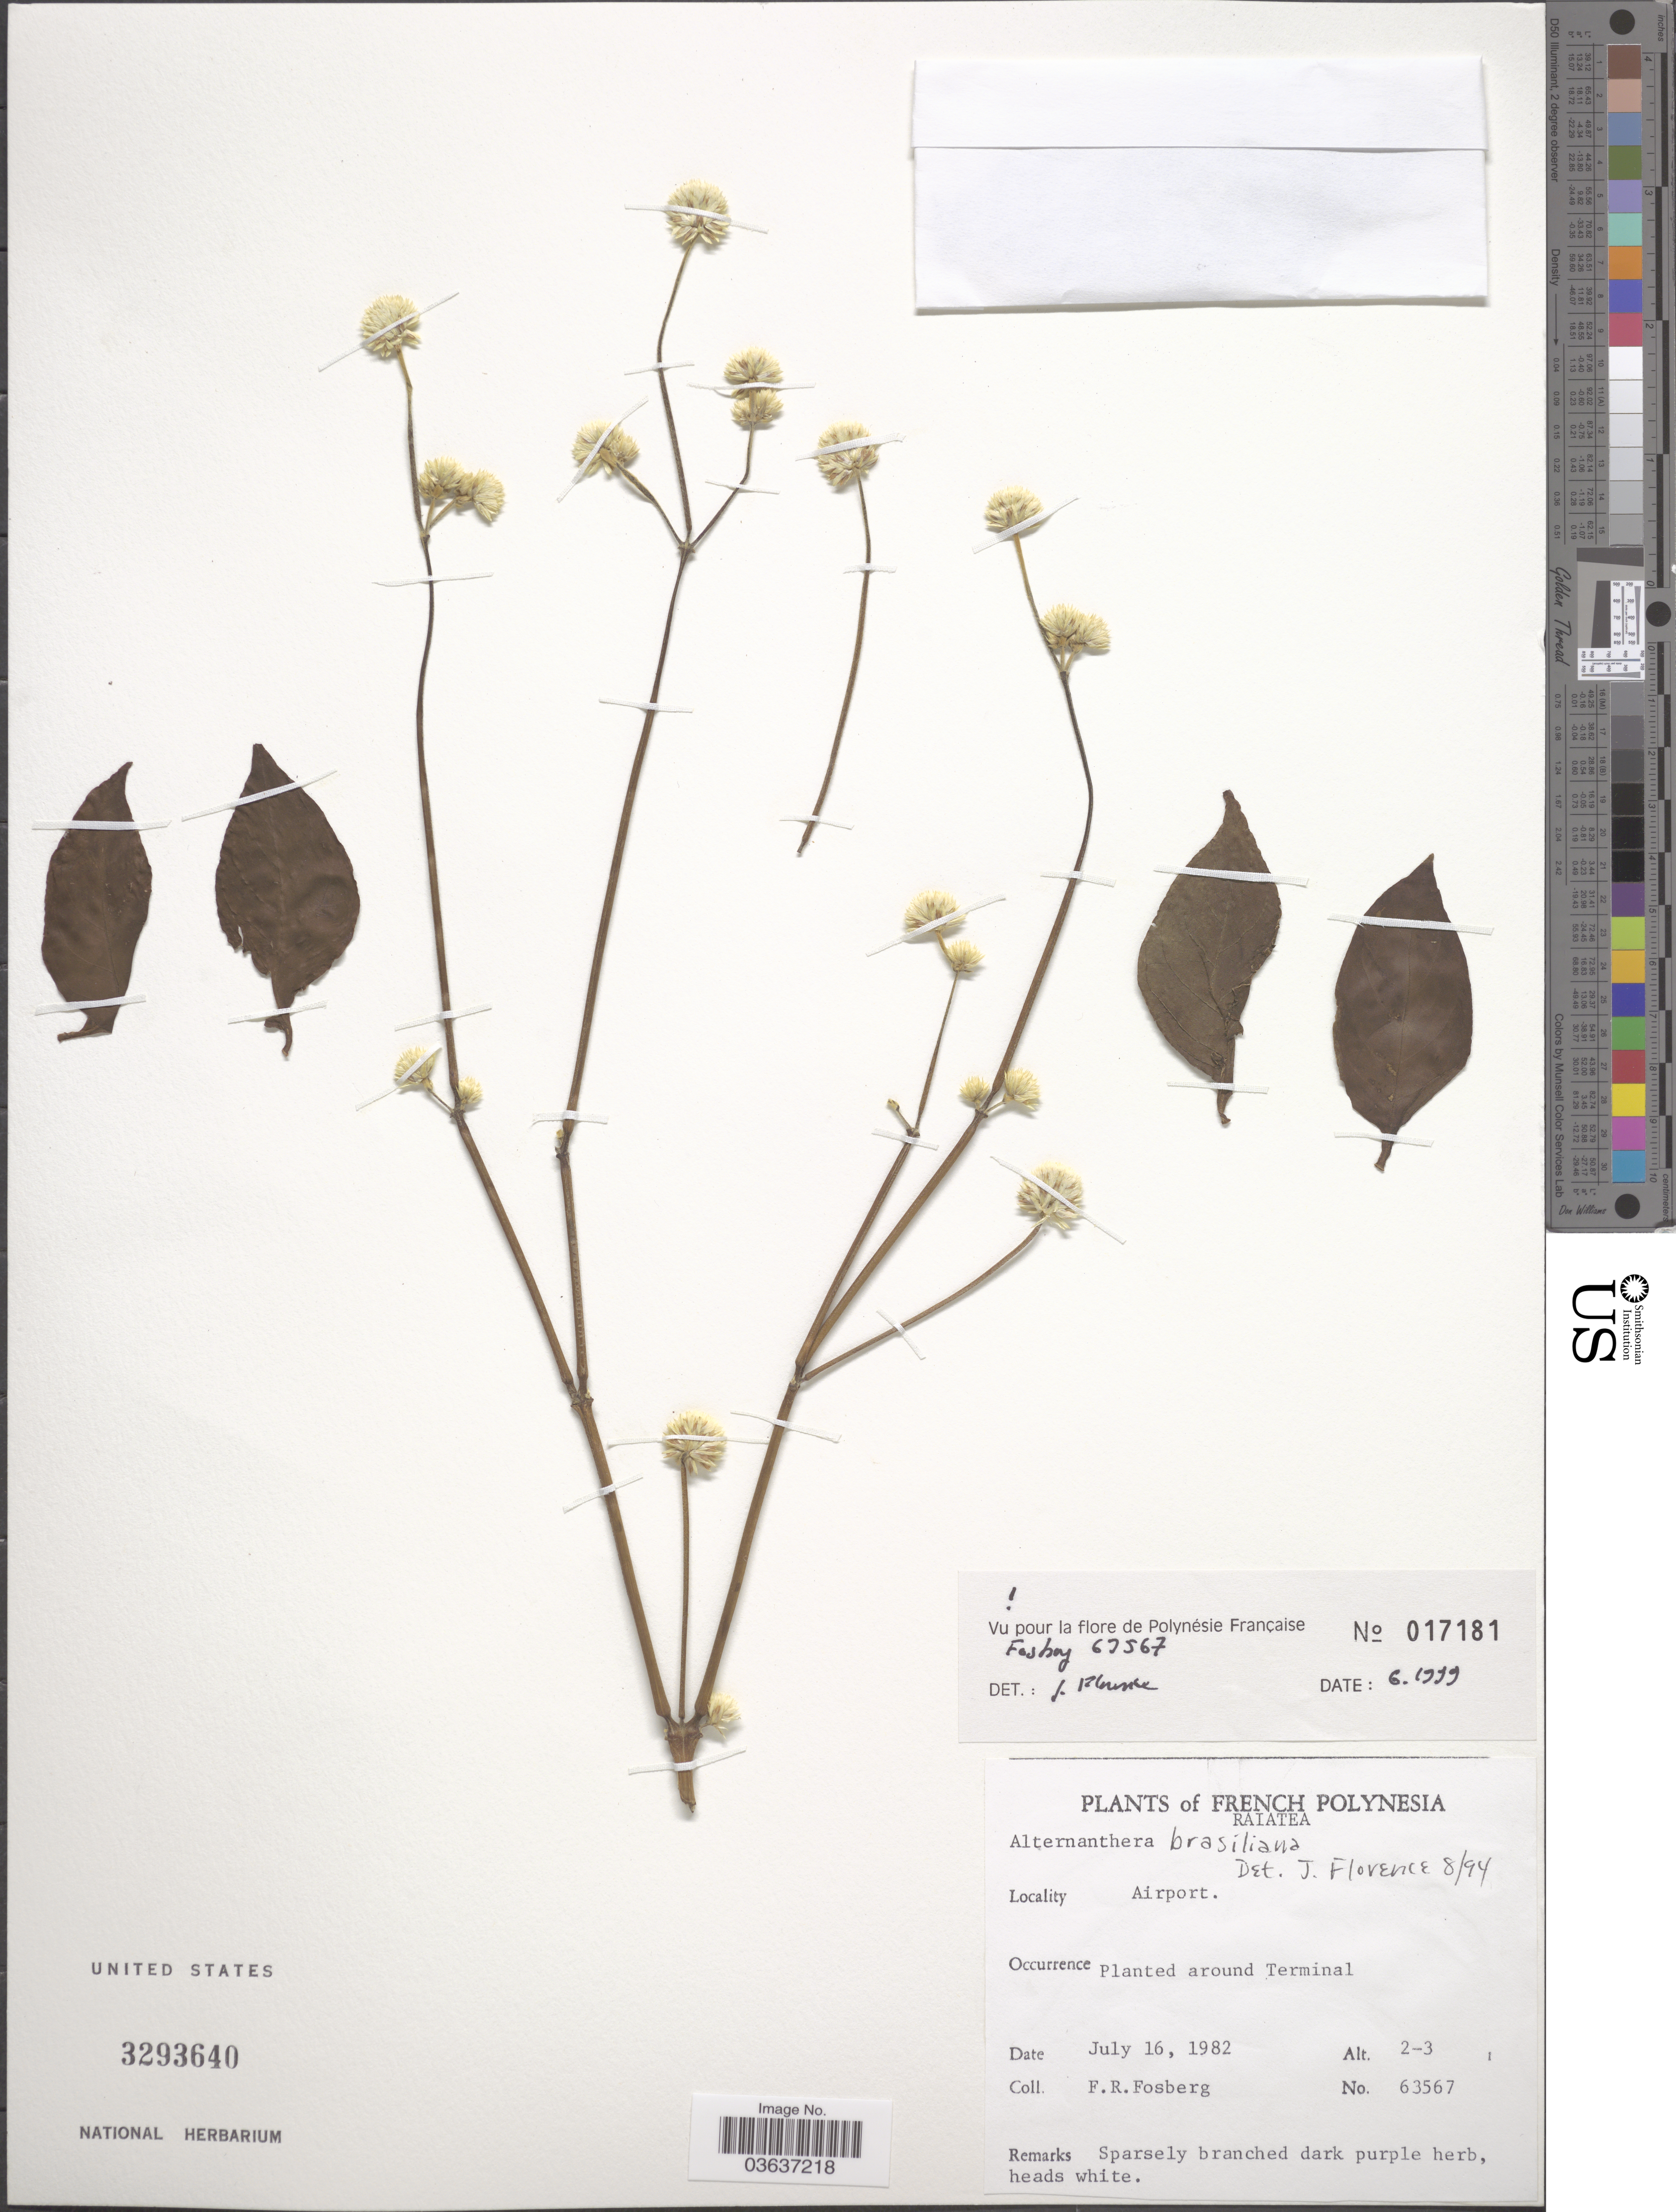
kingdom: Plantae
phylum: Tracheophyta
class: Magnoliopsida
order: Caryophyllales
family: Amaranthaceae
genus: Alternanthera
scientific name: Alternanthera brasiliana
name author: (L.) Kuntze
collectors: F. R. Fosberg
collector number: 63567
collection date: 1982-07-16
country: French Polynesia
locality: Raiatea. Airport. Around Terminal.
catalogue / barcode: US 3293640